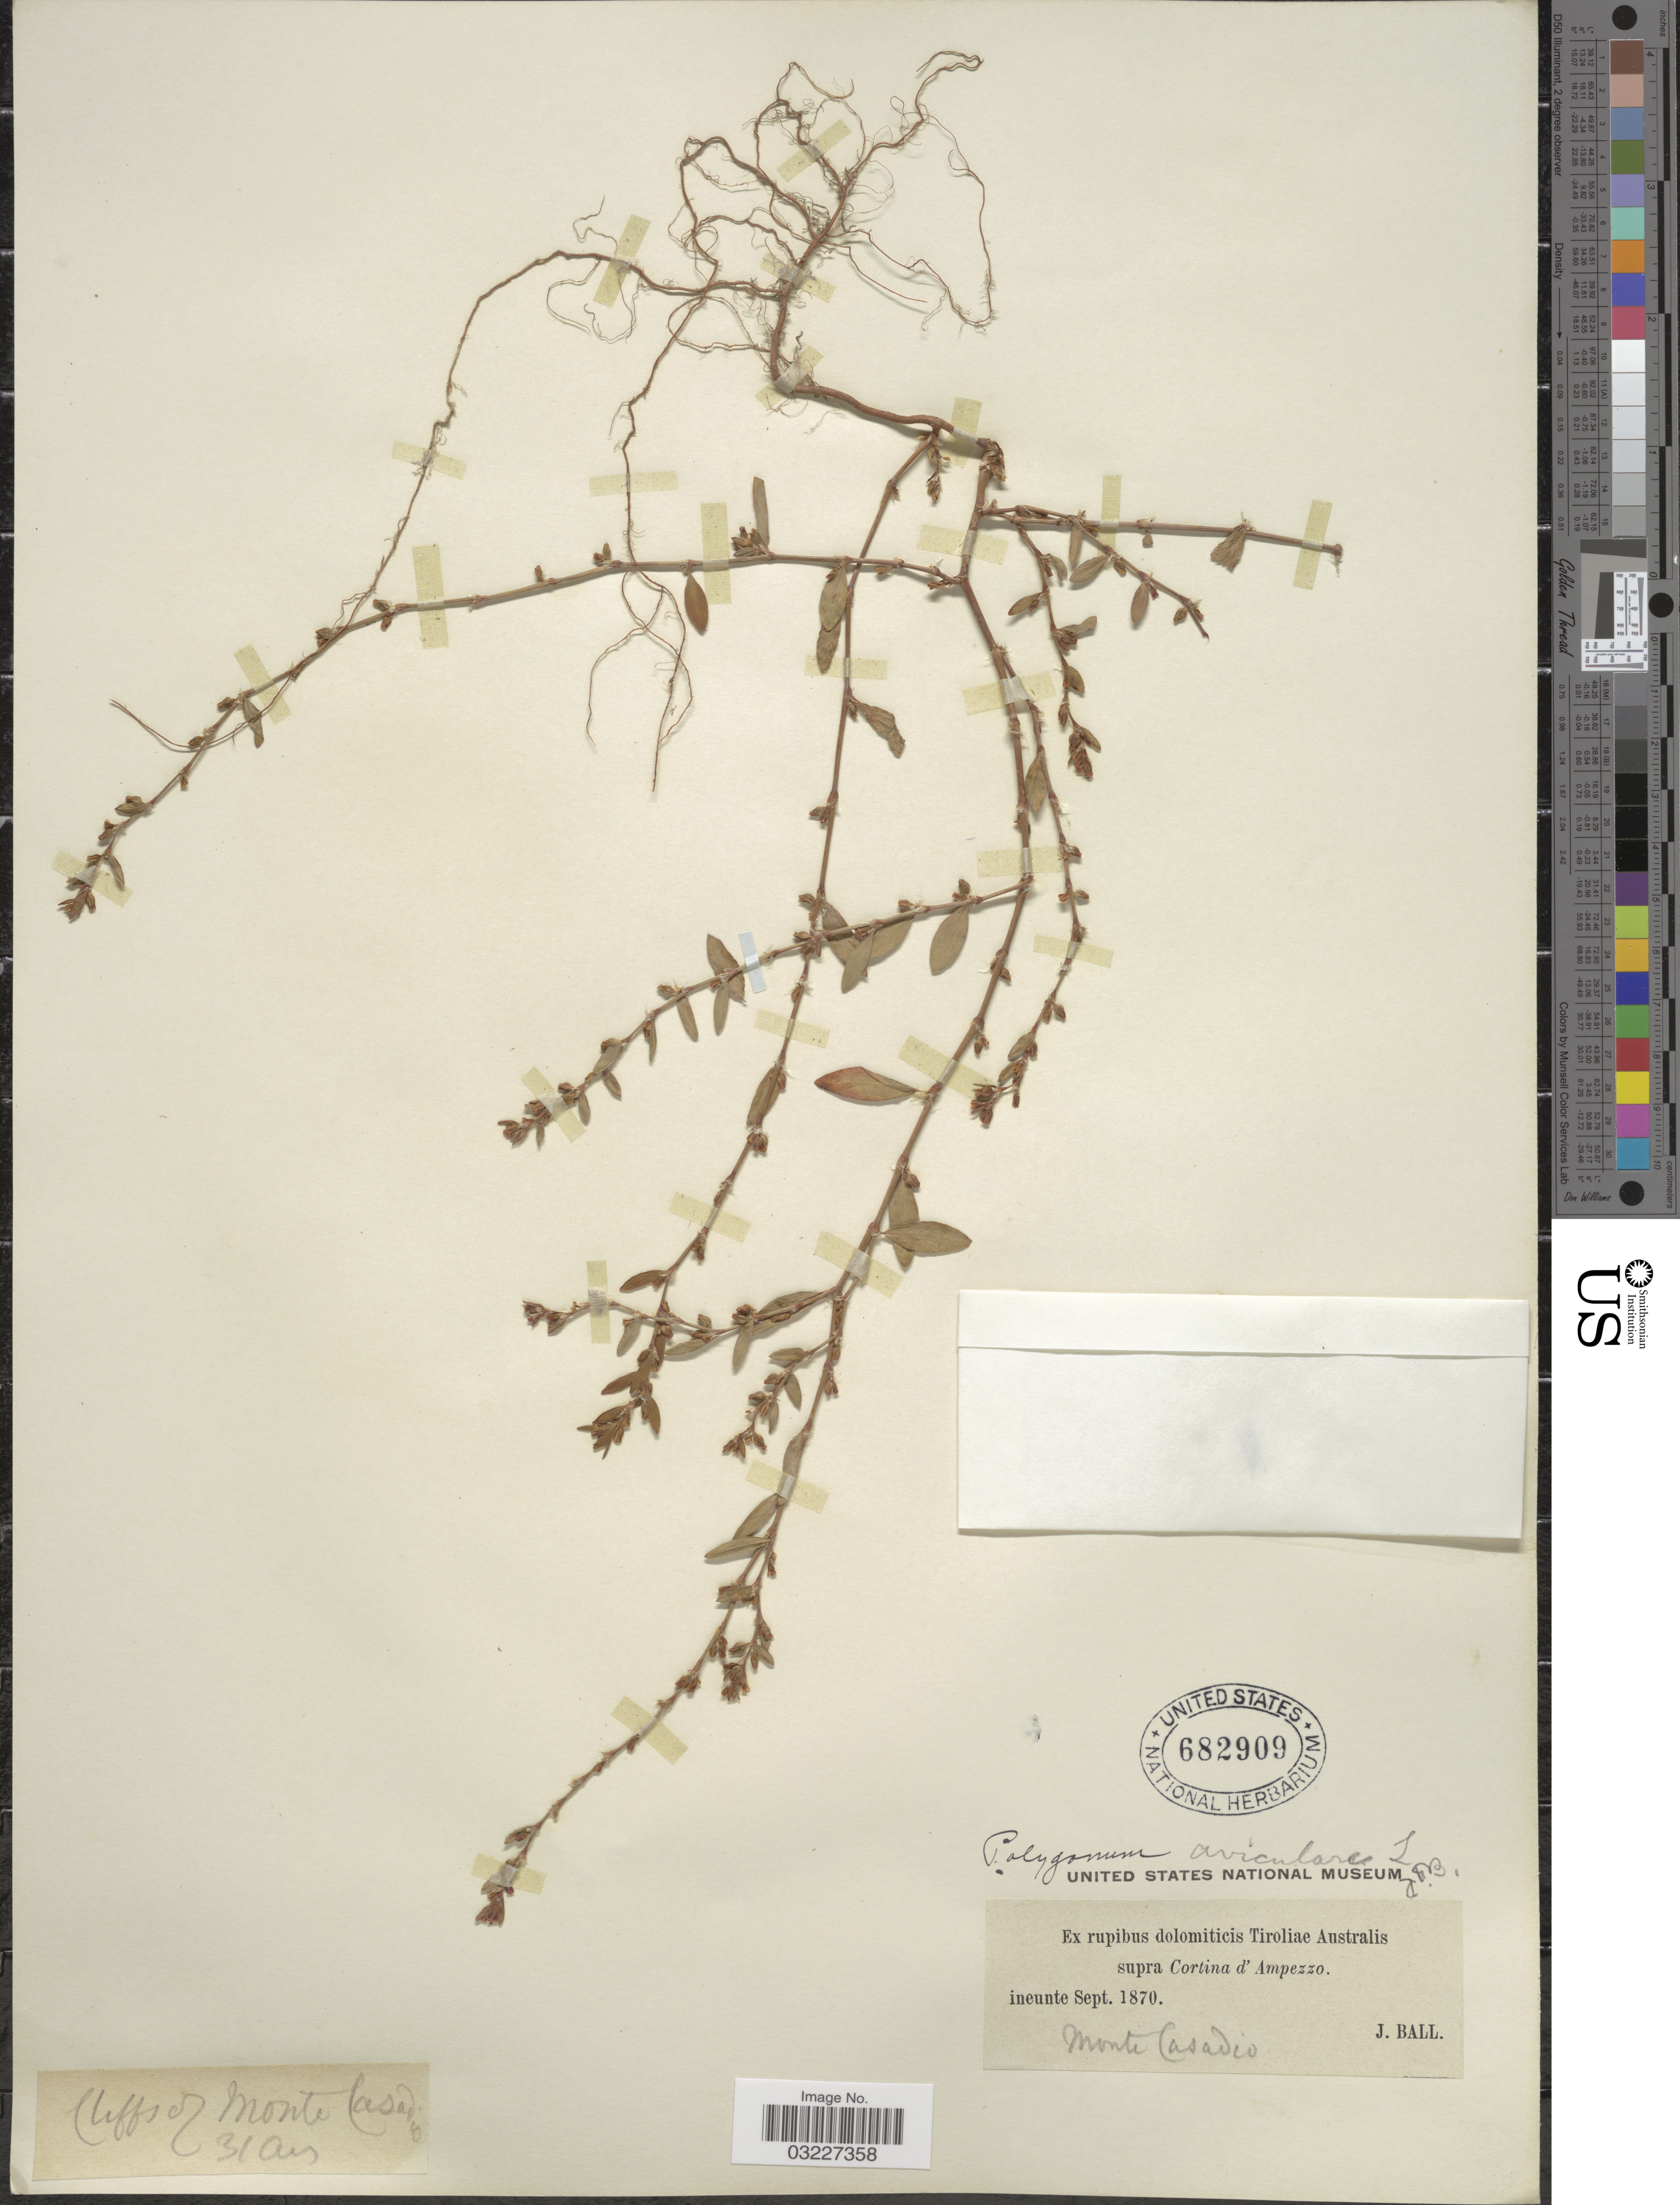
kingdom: Plantae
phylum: Tracheophyta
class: Magnoliopsida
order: Caryophyllales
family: Polygonaceae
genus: Polygonum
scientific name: Polygonum aviculare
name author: L.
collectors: J. Ball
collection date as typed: ineunte Sept. 1870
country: Italy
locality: Rupibus dolomiticis Tiroliae Australis. Supra Cortina d' Ampezzo. Cliffs of Monte Casadio.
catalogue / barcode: US 682909